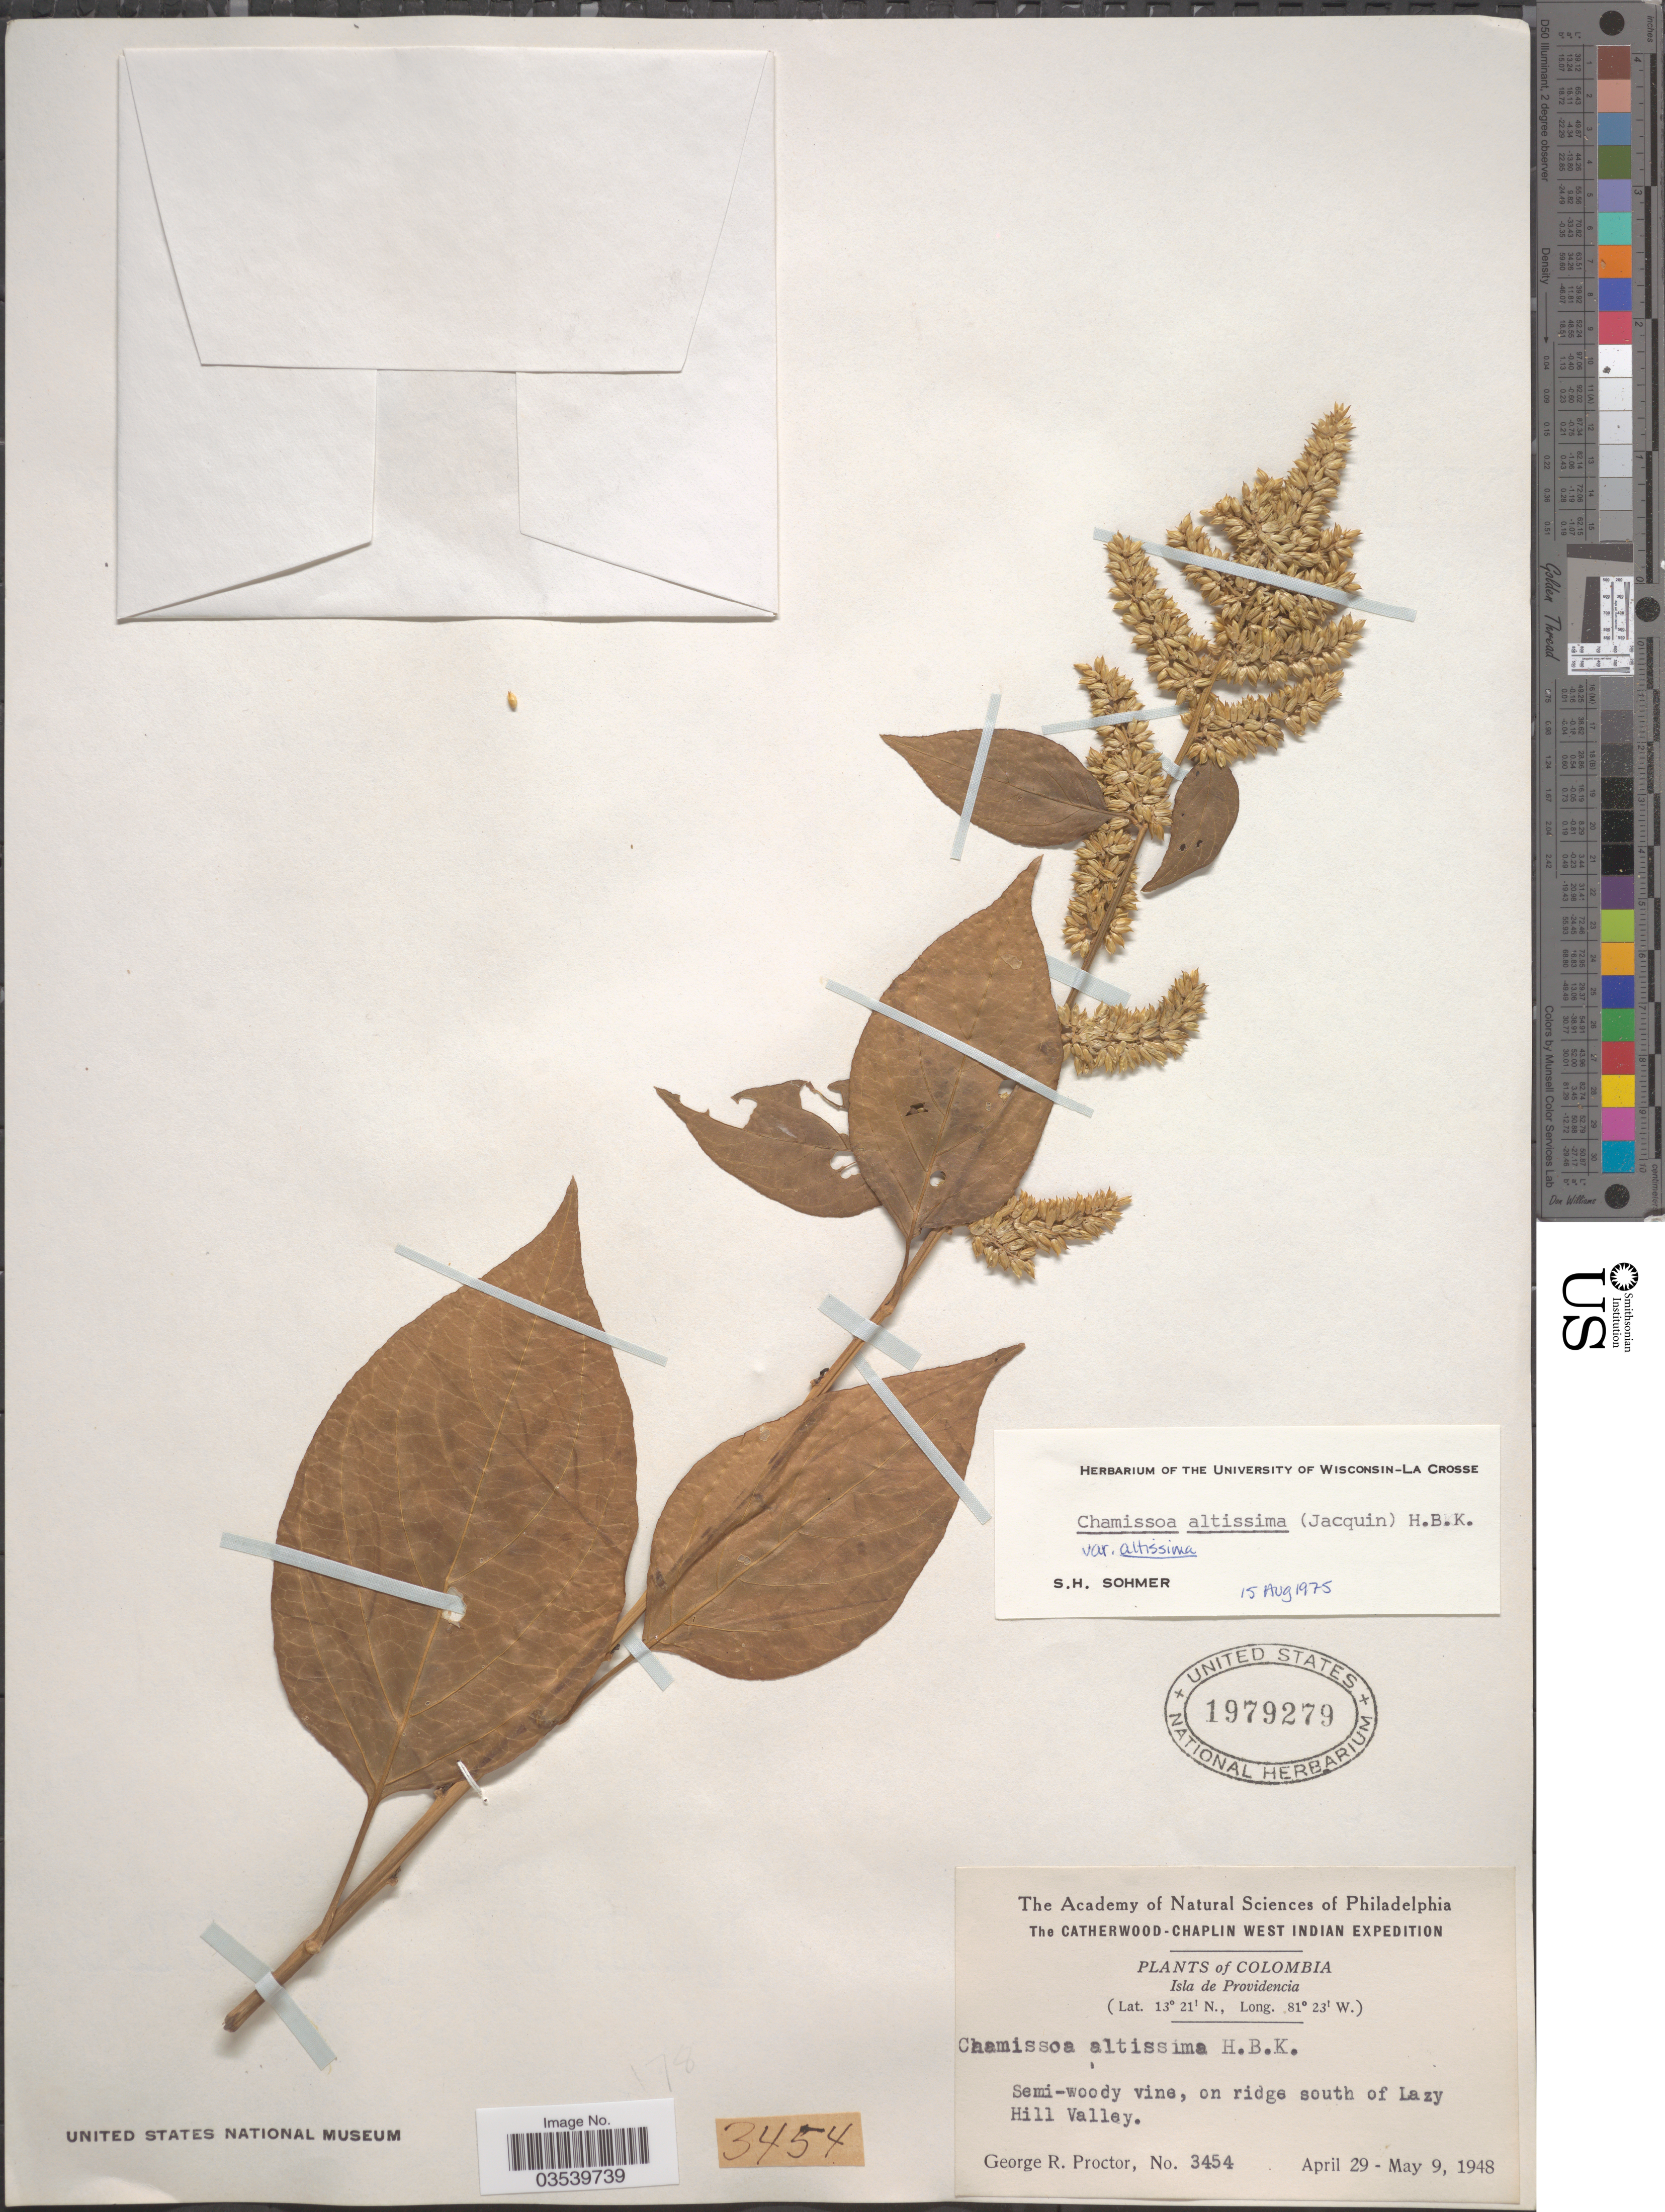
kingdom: Plantae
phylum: Tracheophyta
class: Magnoliopsida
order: Caryophyllales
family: Amaranthaceae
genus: Chamissoa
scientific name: Chamissoa altissima var. altissima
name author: (Jacq.) Kunth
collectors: G. Proctor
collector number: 3454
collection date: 1948-04-29/1948-05-09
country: Colombia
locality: Isla de Providencia. Semi-woody vine, on ridge south of Lazy Hill Valley.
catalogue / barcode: US 1979279